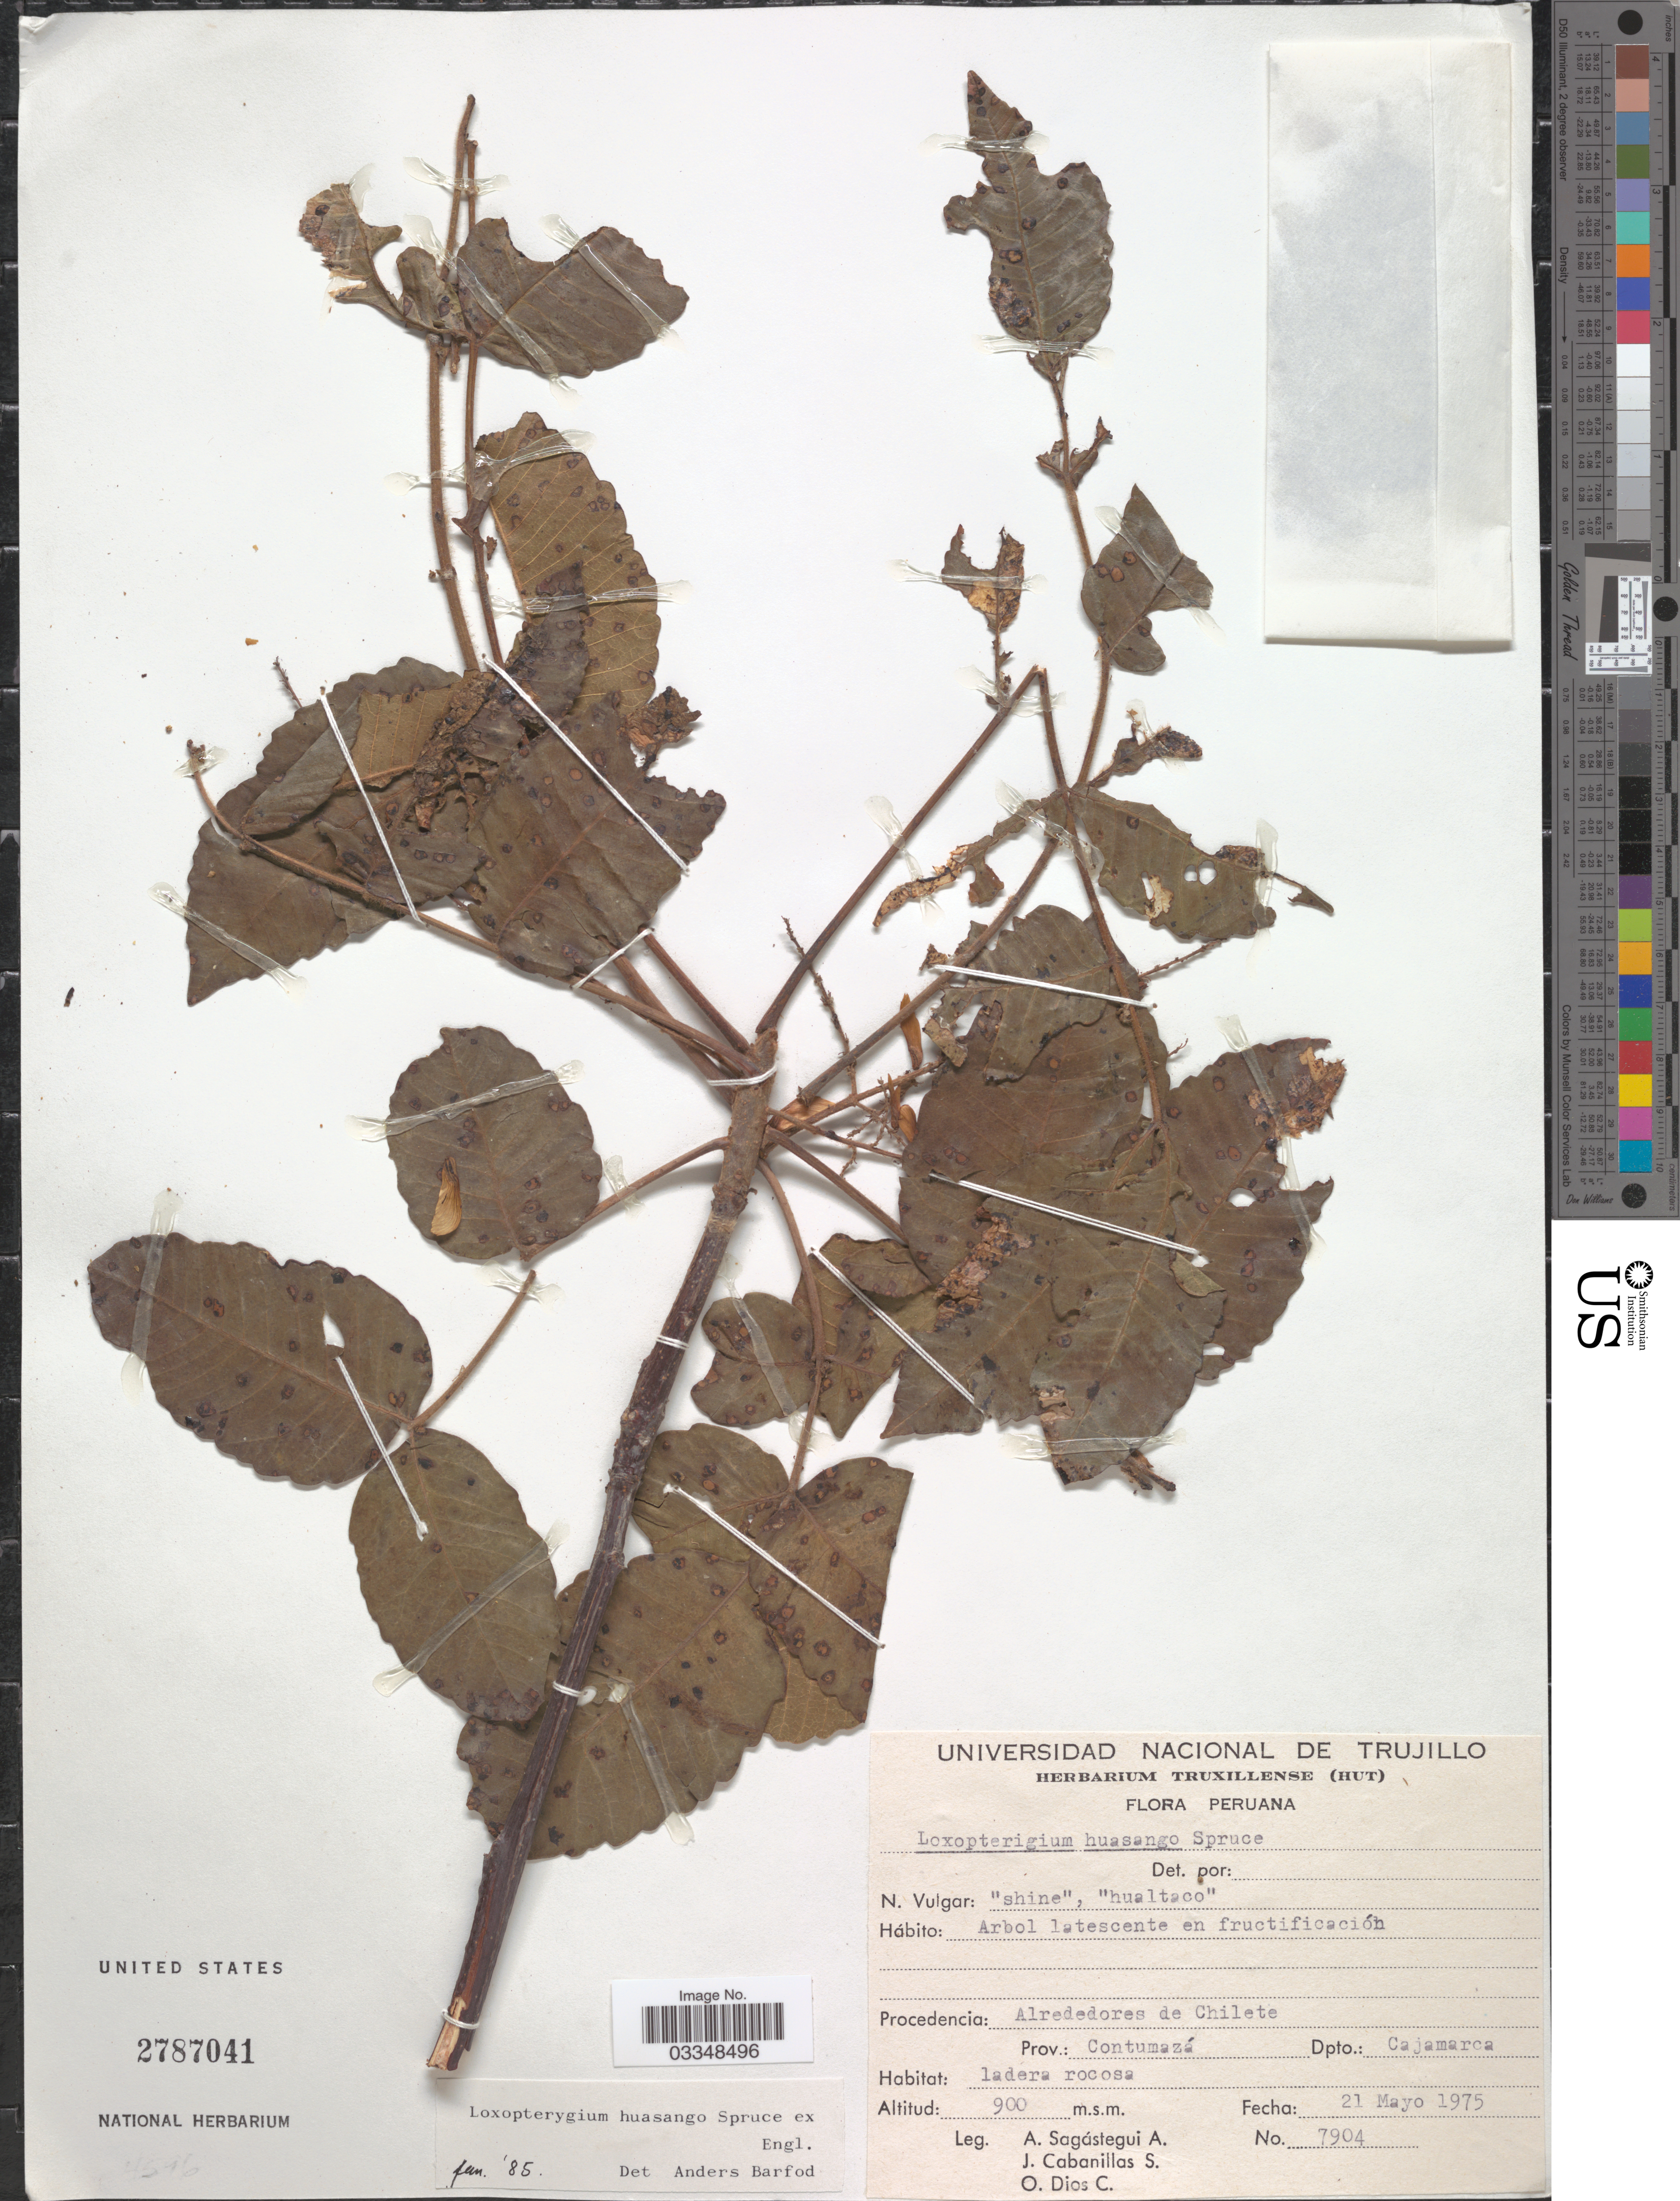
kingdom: Plantae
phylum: Tracheophyta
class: Magnoliopsida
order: Sapindales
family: Anacardiaceae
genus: Loxopterygium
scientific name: Loxopterygium huasango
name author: Spruce ex Engl.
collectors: A. Sagástegui A., J. Cabanillas S. & O. Dios C.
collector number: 7904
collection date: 1975-05-21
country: Peru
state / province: Cajamarca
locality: Alrededores de Chilete. Prov.: Contumazá, Dpto.: Cajamarca.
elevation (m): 900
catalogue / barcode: US 2787041